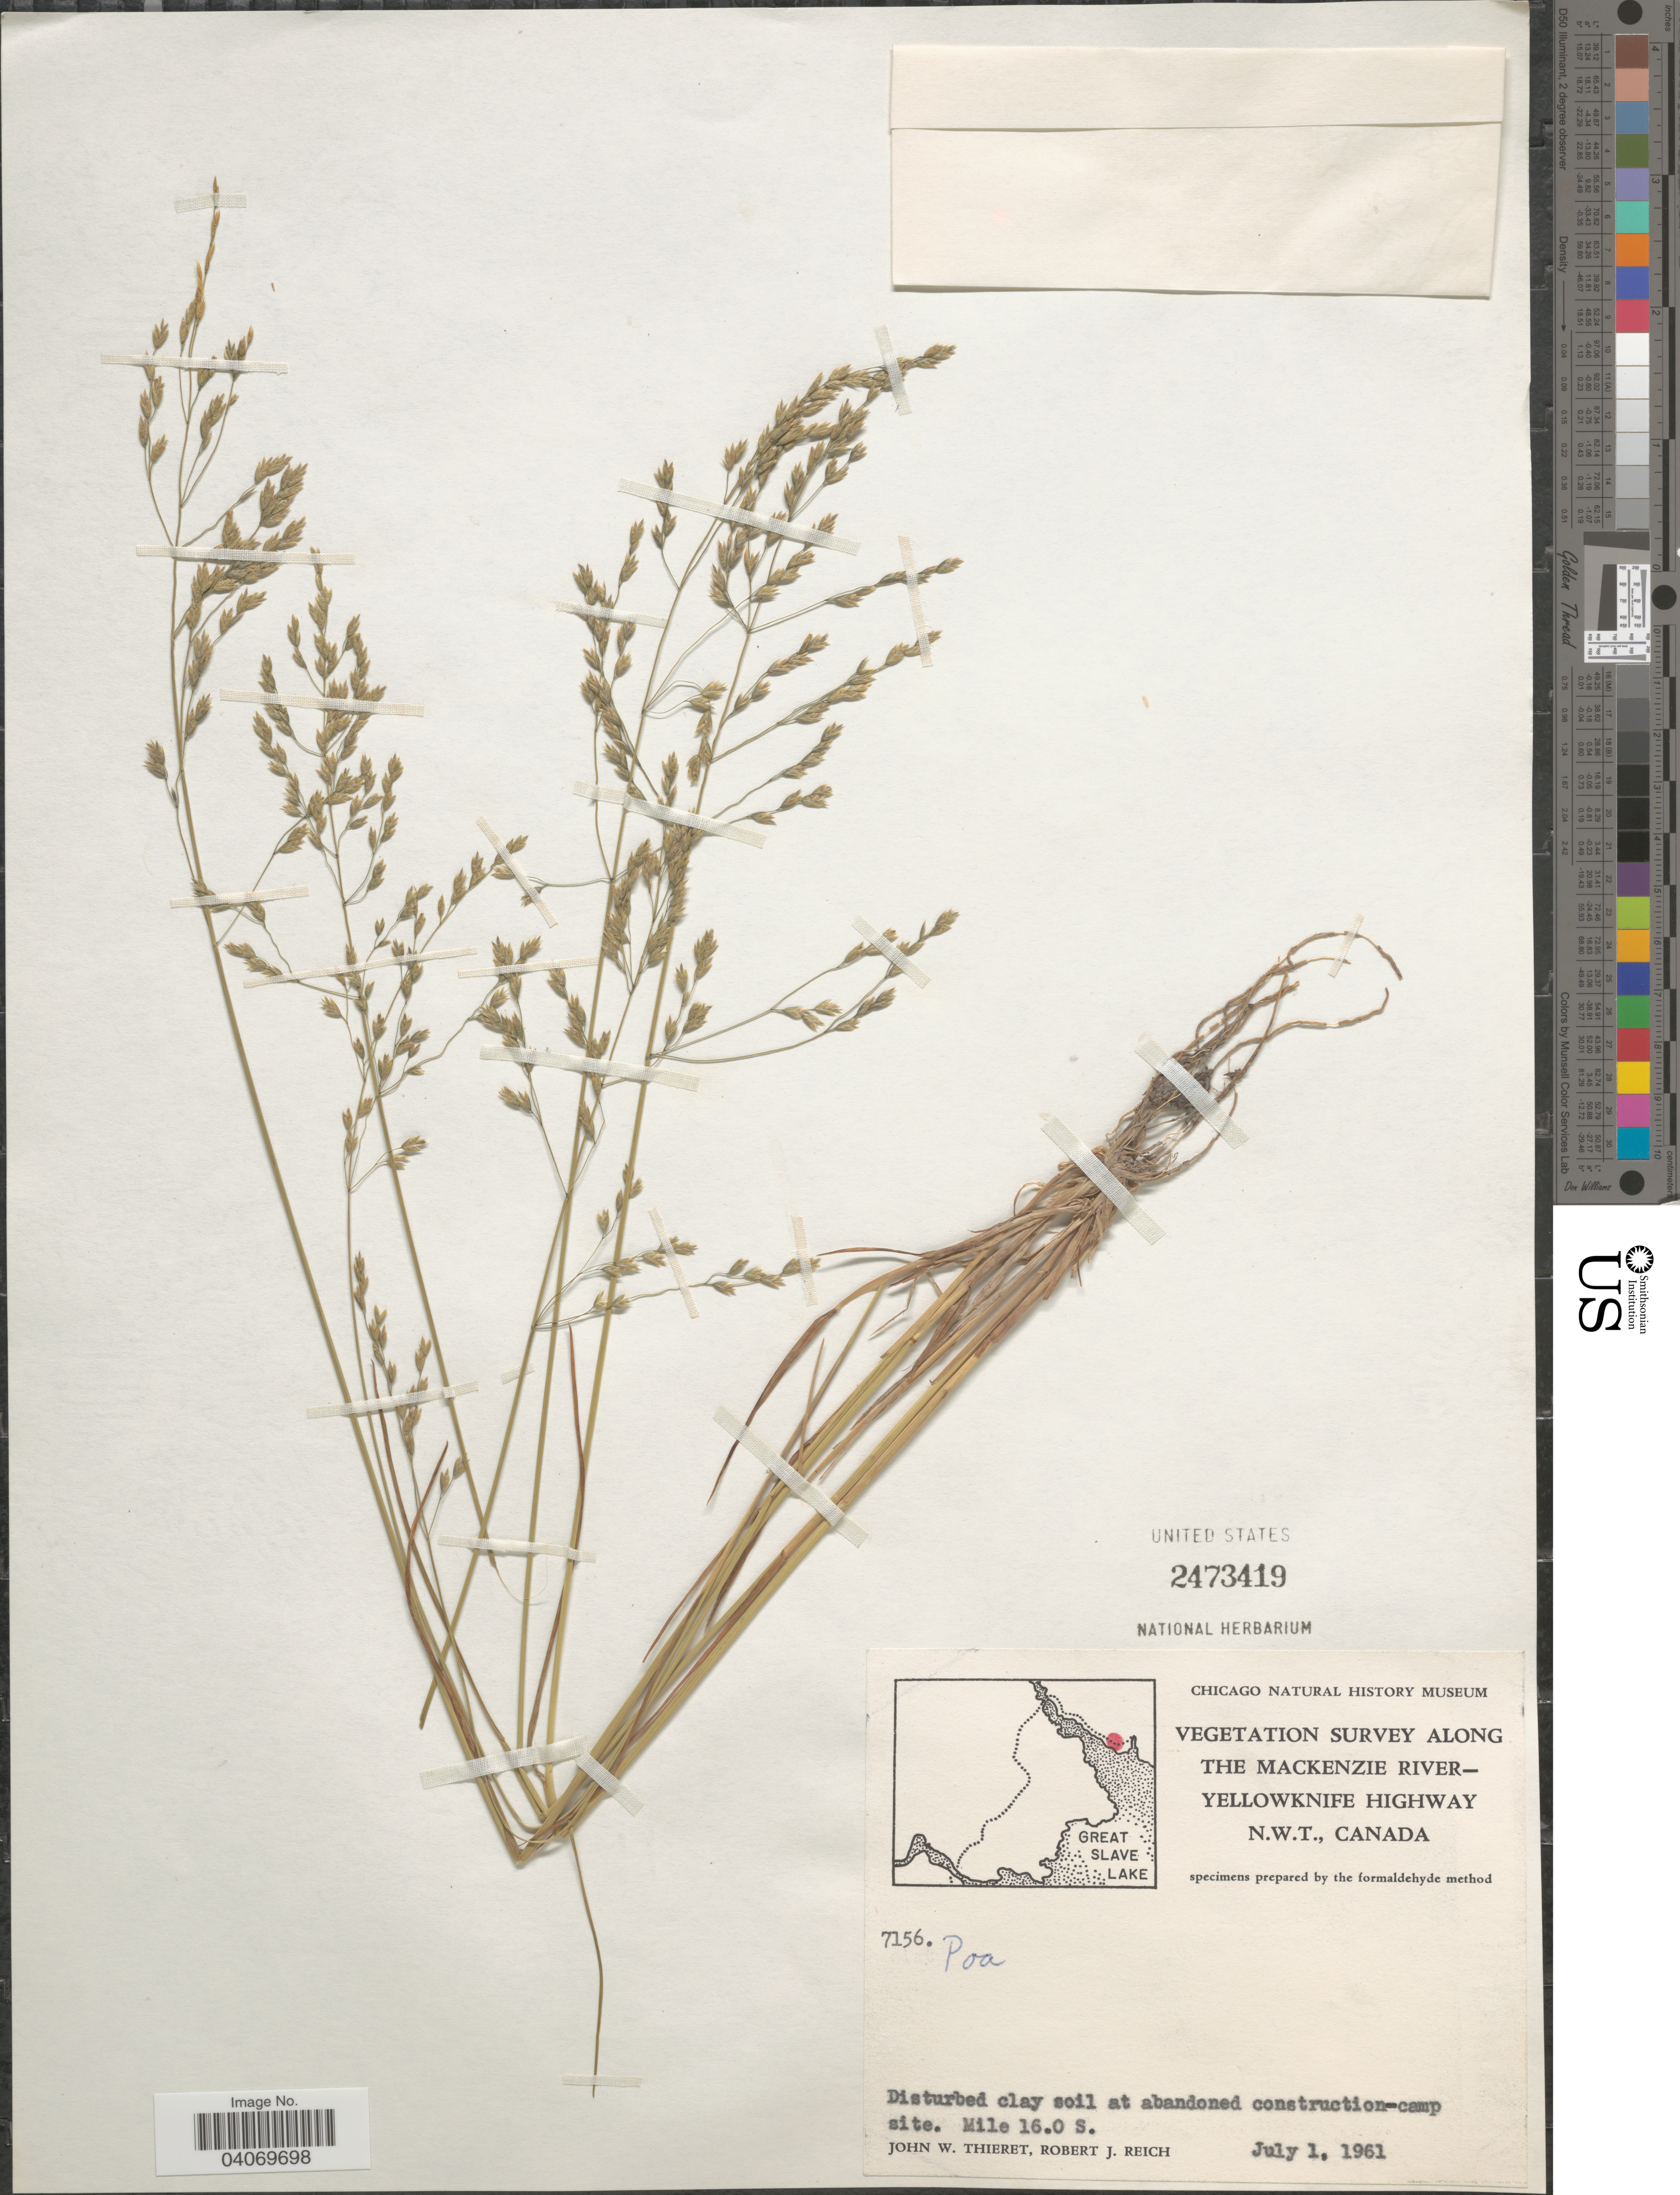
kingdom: Plantae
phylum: Tracheophyta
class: Liliopsida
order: Poales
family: Poaceae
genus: Poa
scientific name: Poa sp.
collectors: J. W. Thieret & R. Reich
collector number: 7156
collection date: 1961-07-01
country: Canada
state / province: Northwest Territories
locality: Vegetation Survey along the Mackenzie River-Yellowknife Highway. Mile 16.0 S.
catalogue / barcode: US 2473419